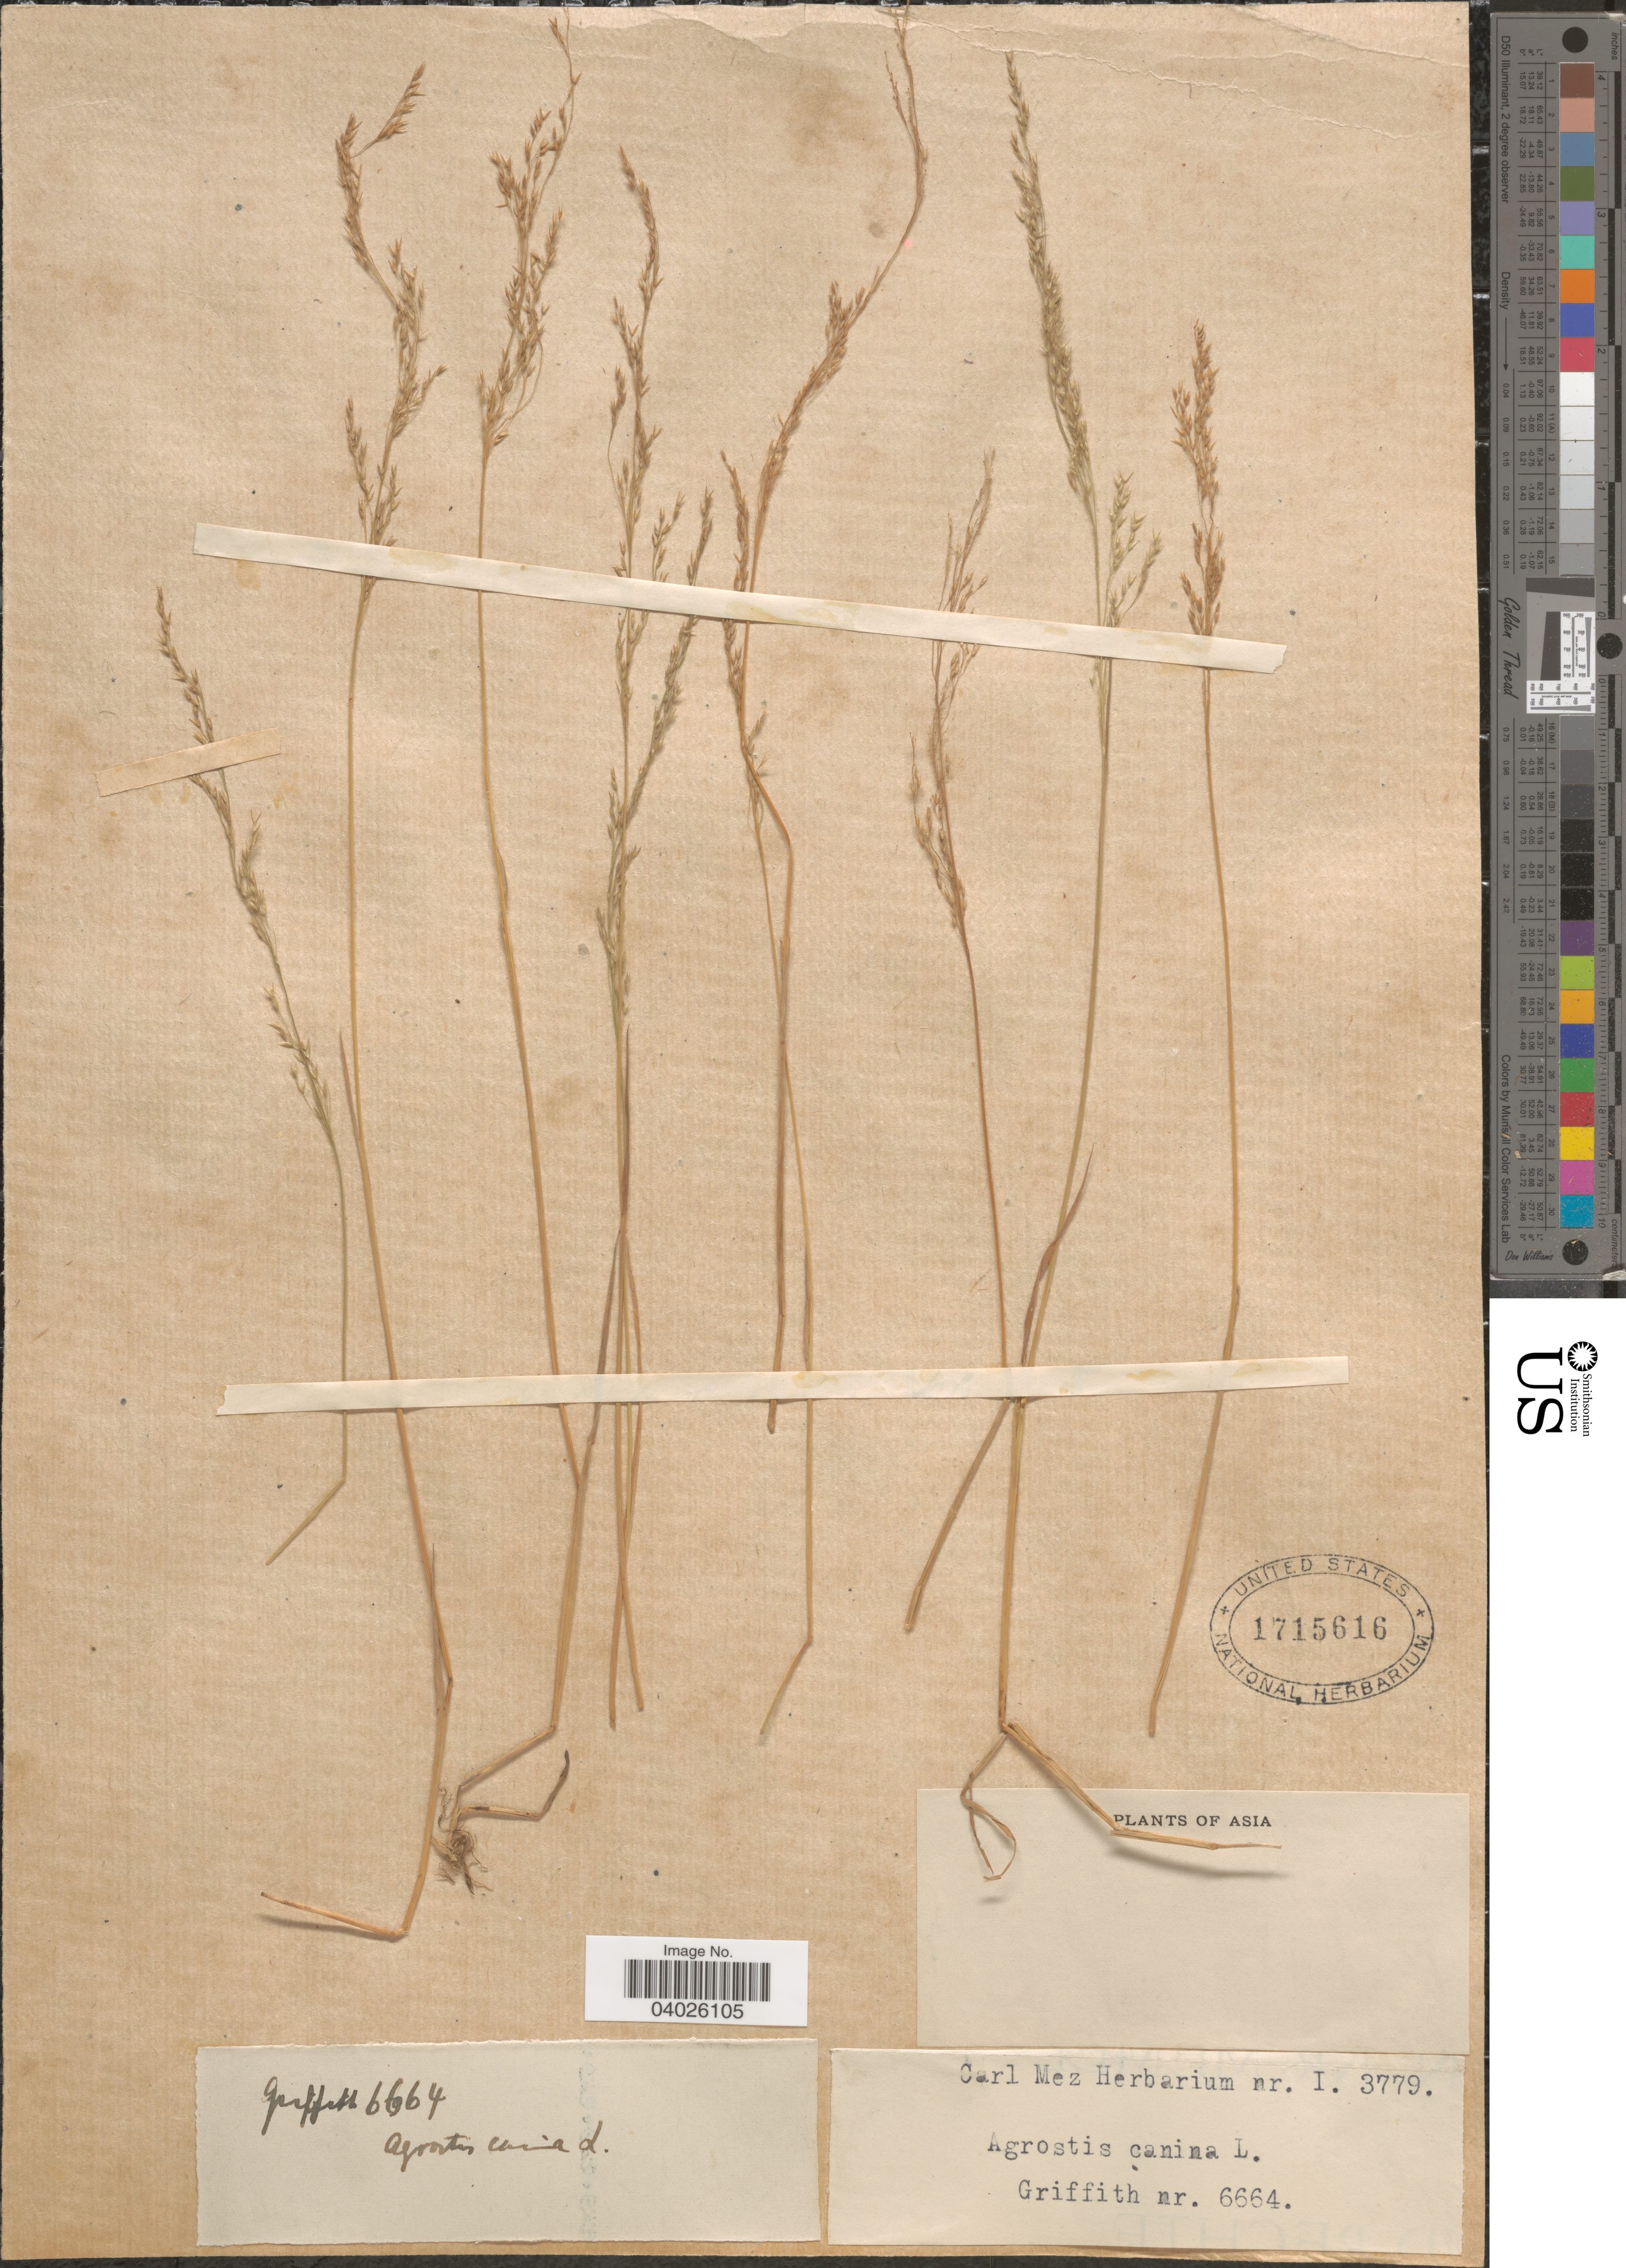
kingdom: Plantae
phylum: Tracheophyta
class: Liliopsida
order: Poales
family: Poaceae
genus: Agrostis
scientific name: Agrostis canina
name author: L.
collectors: -. Griffith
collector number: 6664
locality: Asia.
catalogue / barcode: US 1715616